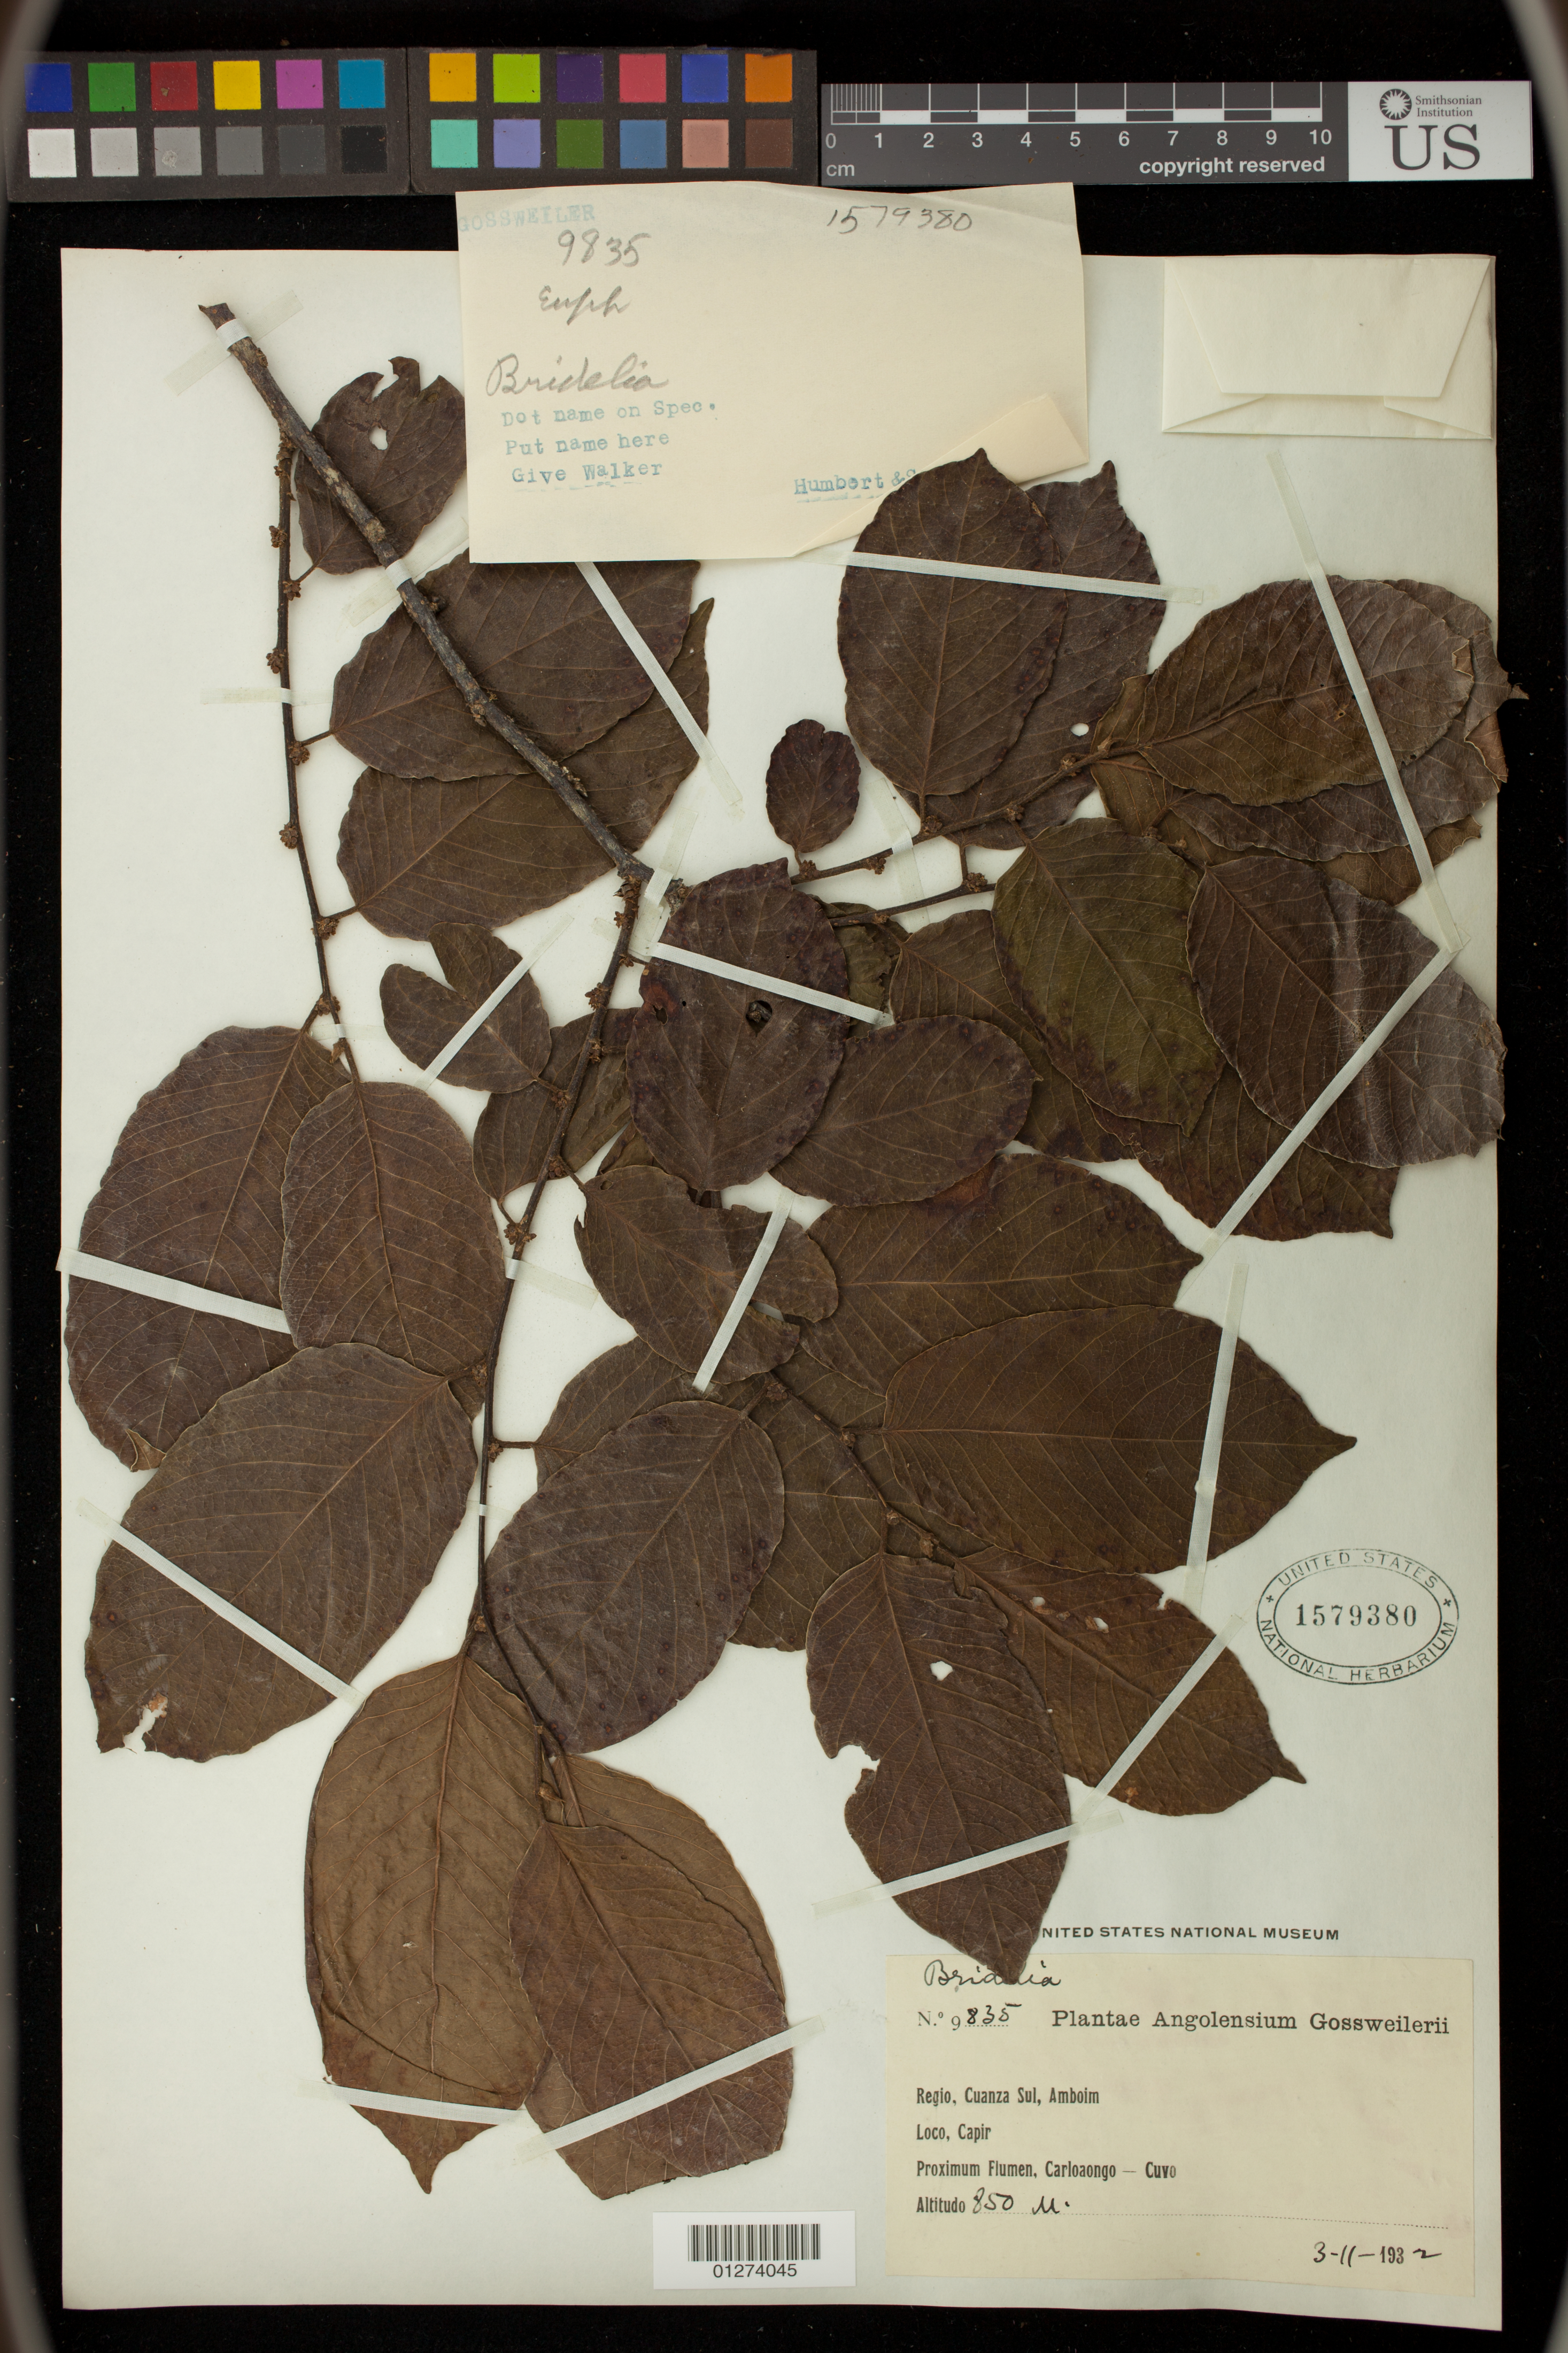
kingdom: Plantae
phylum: Tracheophyta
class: Magnoliopsida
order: Malpighiales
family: Phyllanthaceae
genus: Bridelia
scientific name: Bridelia sp.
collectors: Gossweiler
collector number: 9835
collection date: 1932-11-03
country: Angola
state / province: Cuanza Sul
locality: Amboim, Capiri, Carloaongo - Cuvo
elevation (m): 850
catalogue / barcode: US 1579380